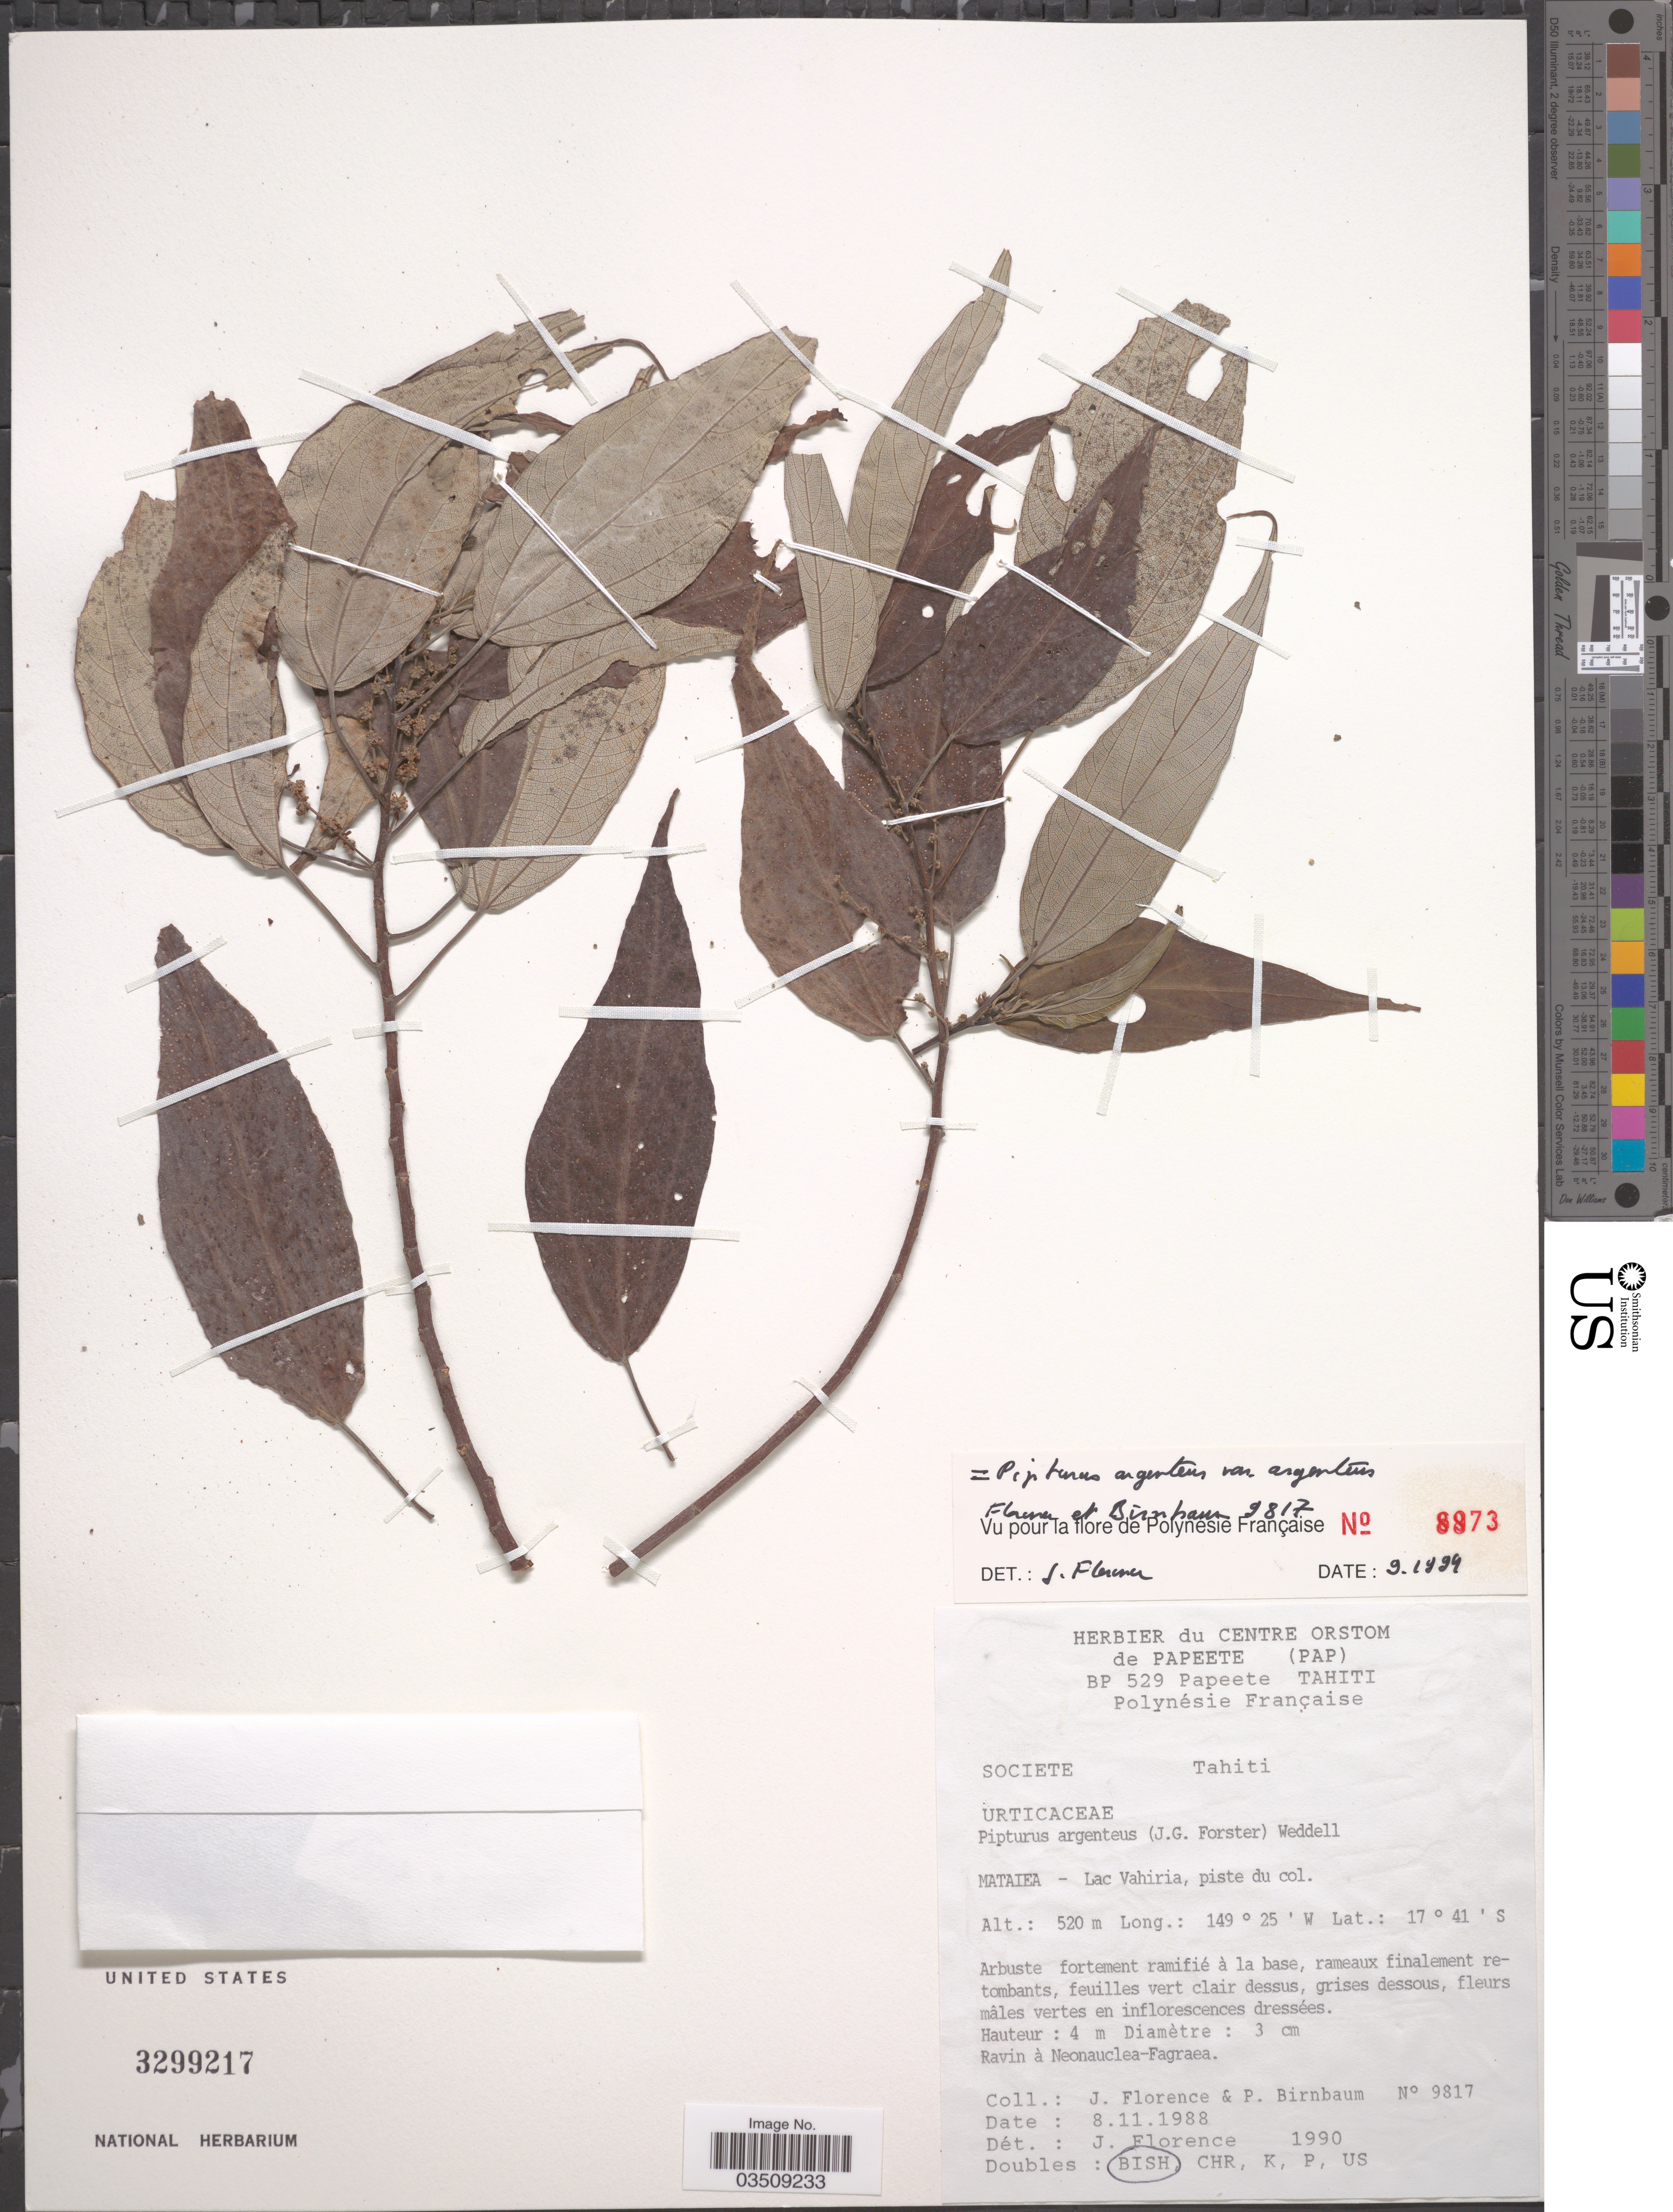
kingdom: Plantae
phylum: Tracheophyta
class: Magnoliopsida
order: Rosales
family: Urticaceae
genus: Pipturus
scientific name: Pipturus argenteus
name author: (G. Forst.) Wedd.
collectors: J. Florence & P. Birnbaum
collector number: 9817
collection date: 1988-11-08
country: French Polynesia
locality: Societe. Tahiti. Mataiea - Lac Vahiria, piste du col.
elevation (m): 520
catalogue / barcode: US 3299217